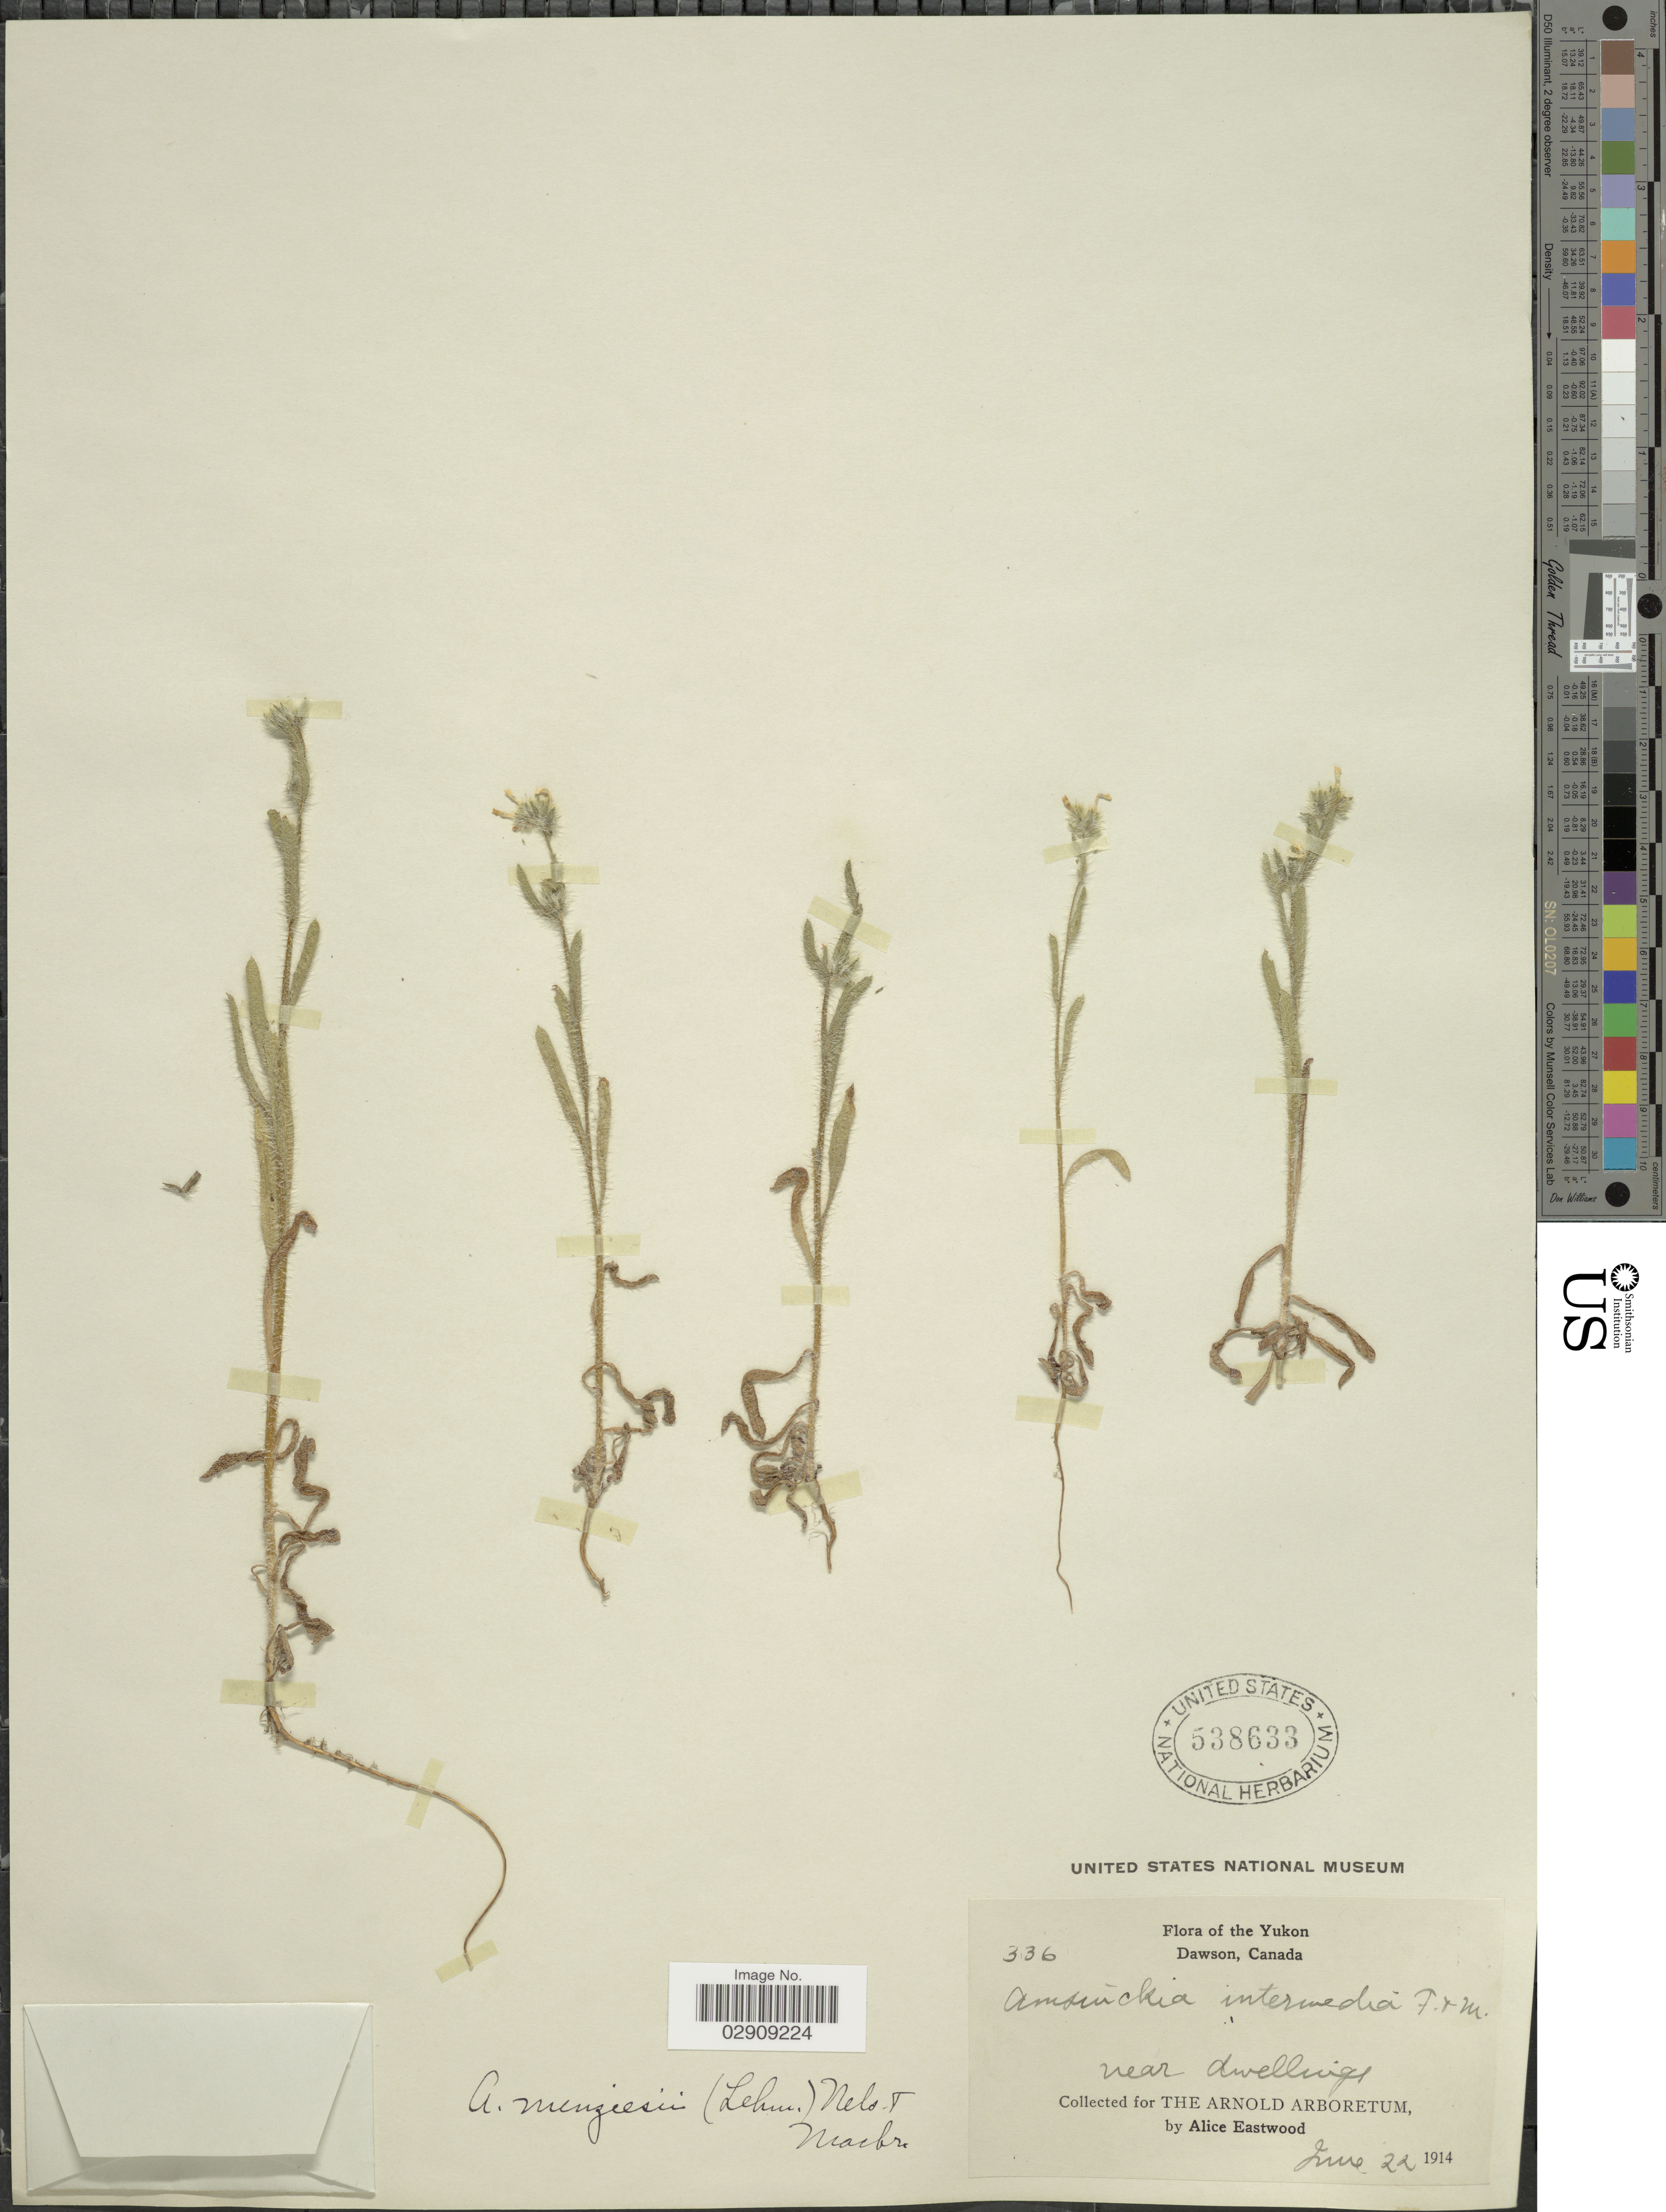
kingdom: Plantae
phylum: Tracheophyta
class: Magnoliopsida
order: Boraginales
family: Boraginaceae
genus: Amsinckia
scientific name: Amsinckia menziesii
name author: A. Nelson & J.F. Macbr.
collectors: A. Eastwood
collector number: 336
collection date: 1914-06-22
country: Canada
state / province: Yukon Territory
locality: Yukon. Dawson. Near dwellings.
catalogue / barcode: US 538633